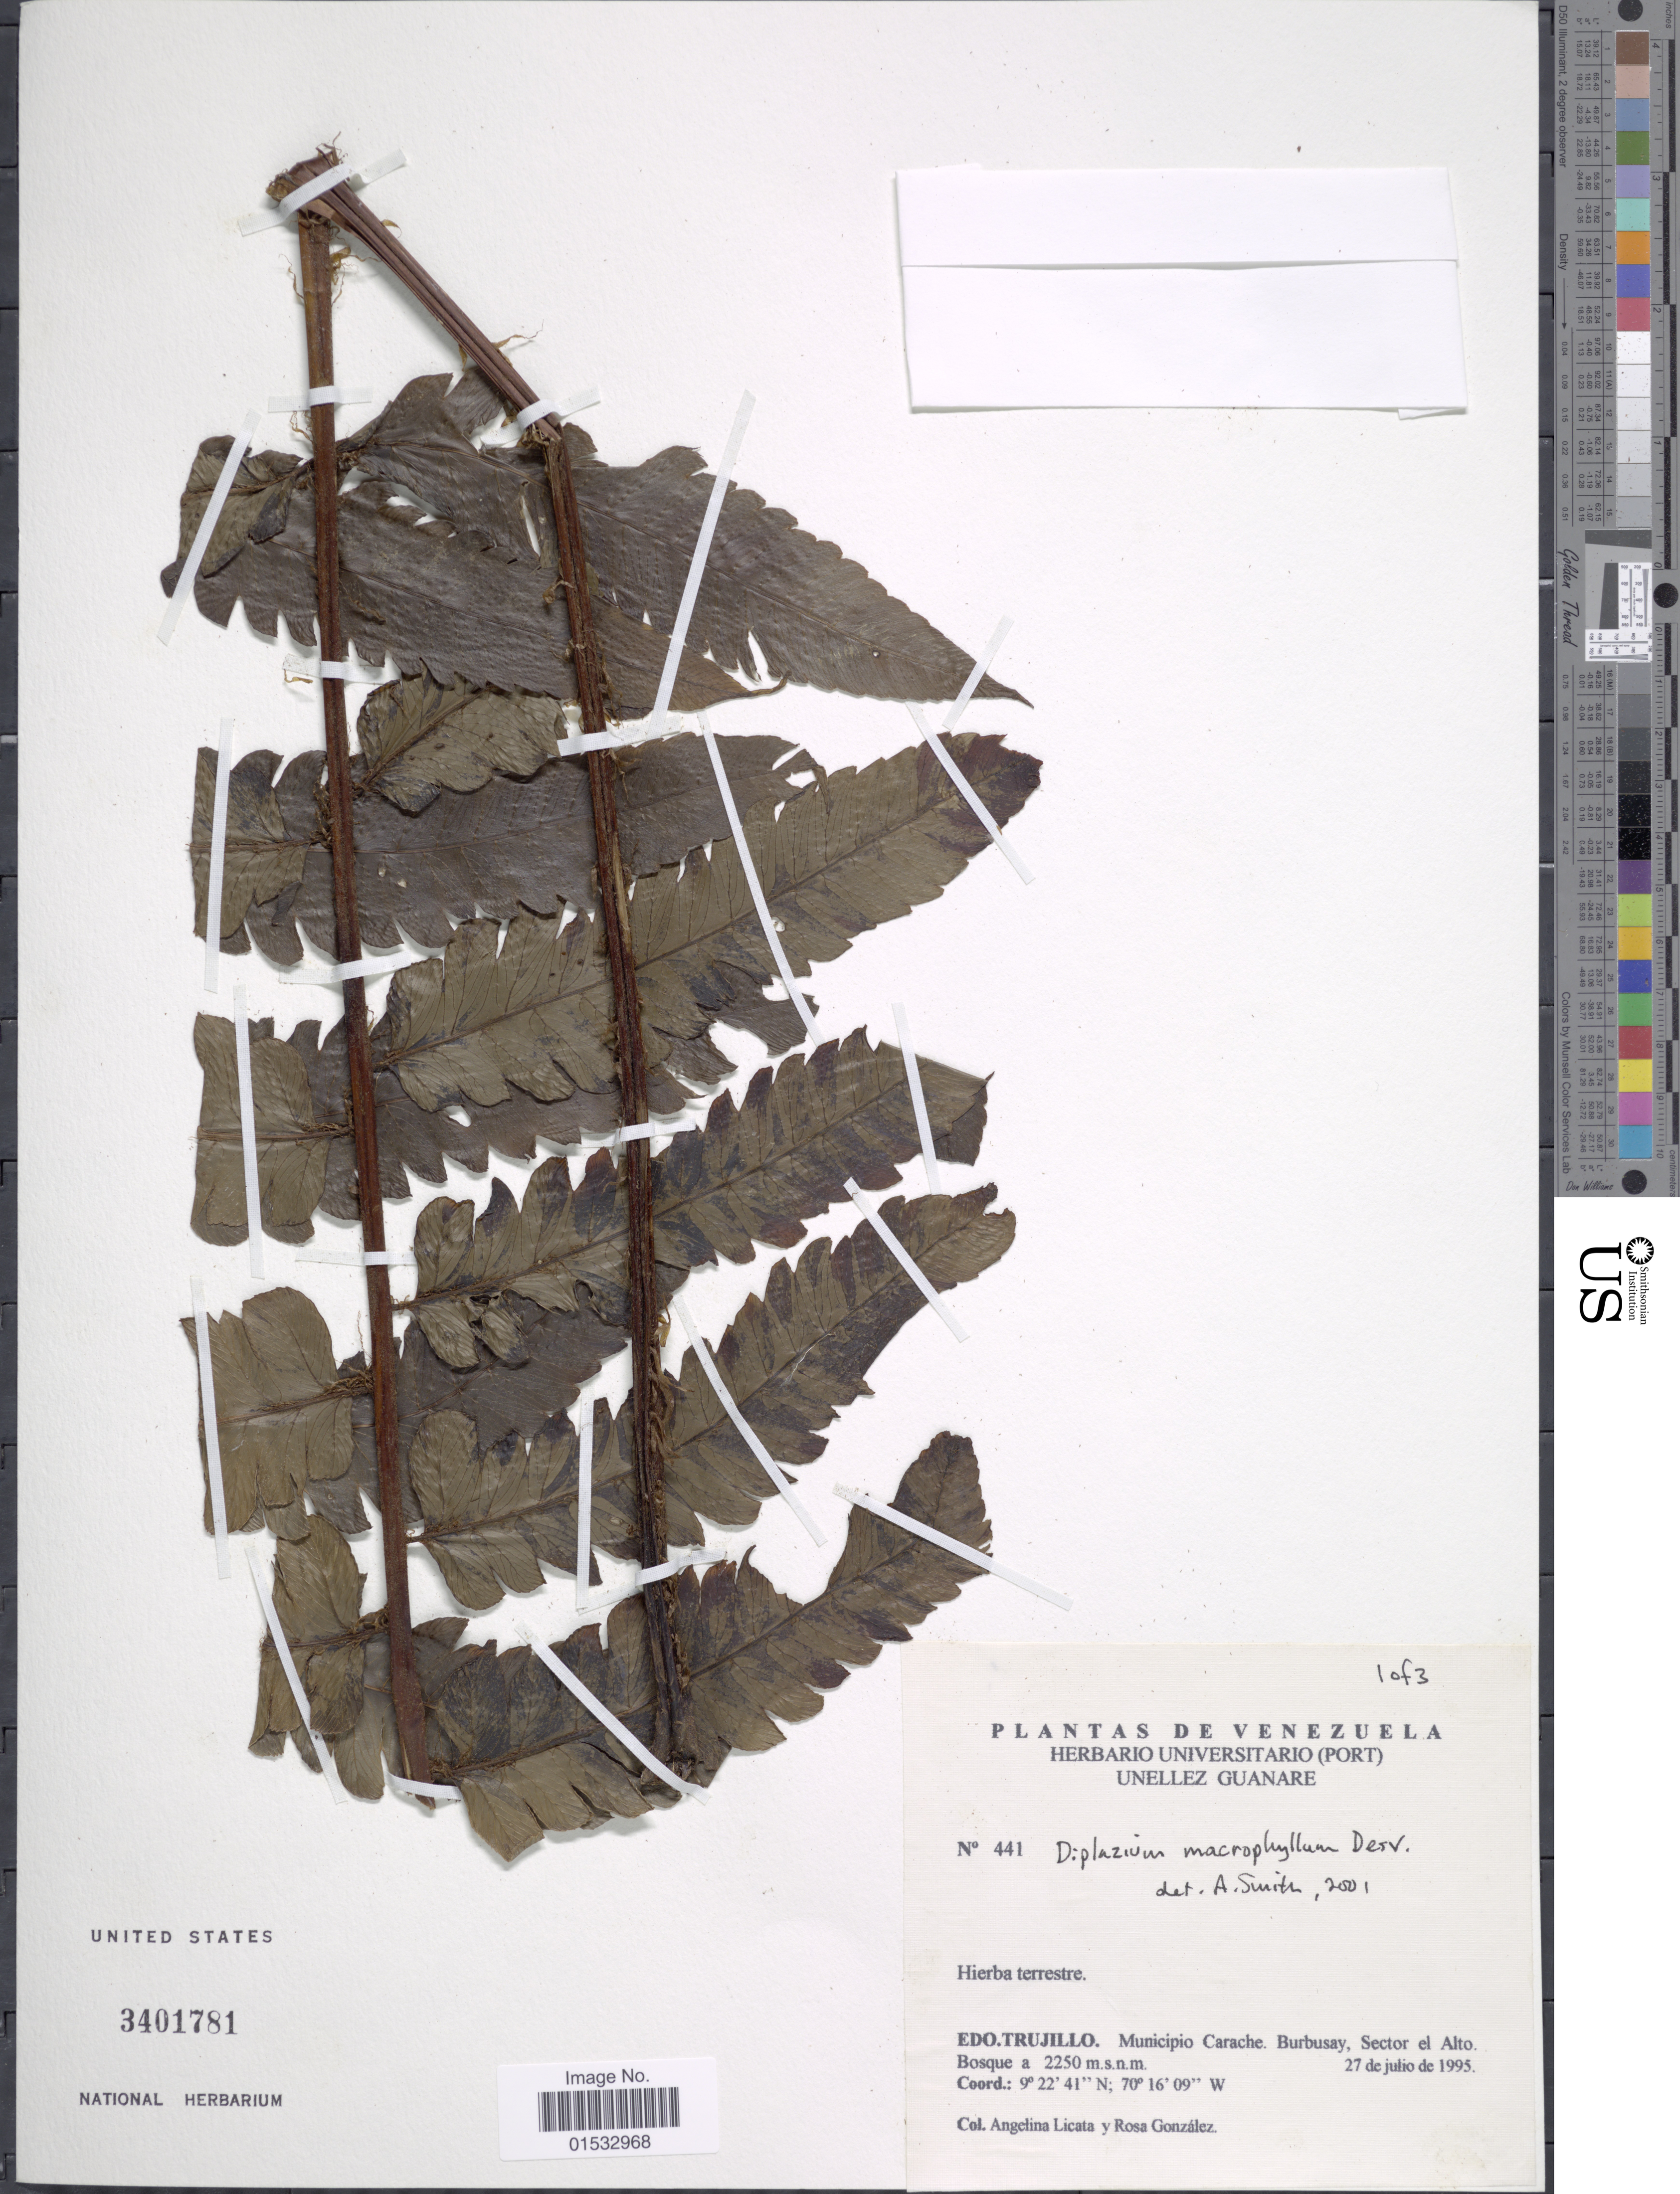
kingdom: Plantae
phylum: Tracheophyta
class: Polypodiopsida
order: Polypodiales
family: Athyriaceae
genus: Diplazium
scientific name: Diplazium macrophyllum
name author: Desv.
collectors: A. Licata & R. González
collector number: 441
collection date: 1995-07-27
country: Venezuela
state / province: Trujillo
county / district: Carache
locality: Burbusay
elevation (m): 2250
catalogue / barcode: US 3401781